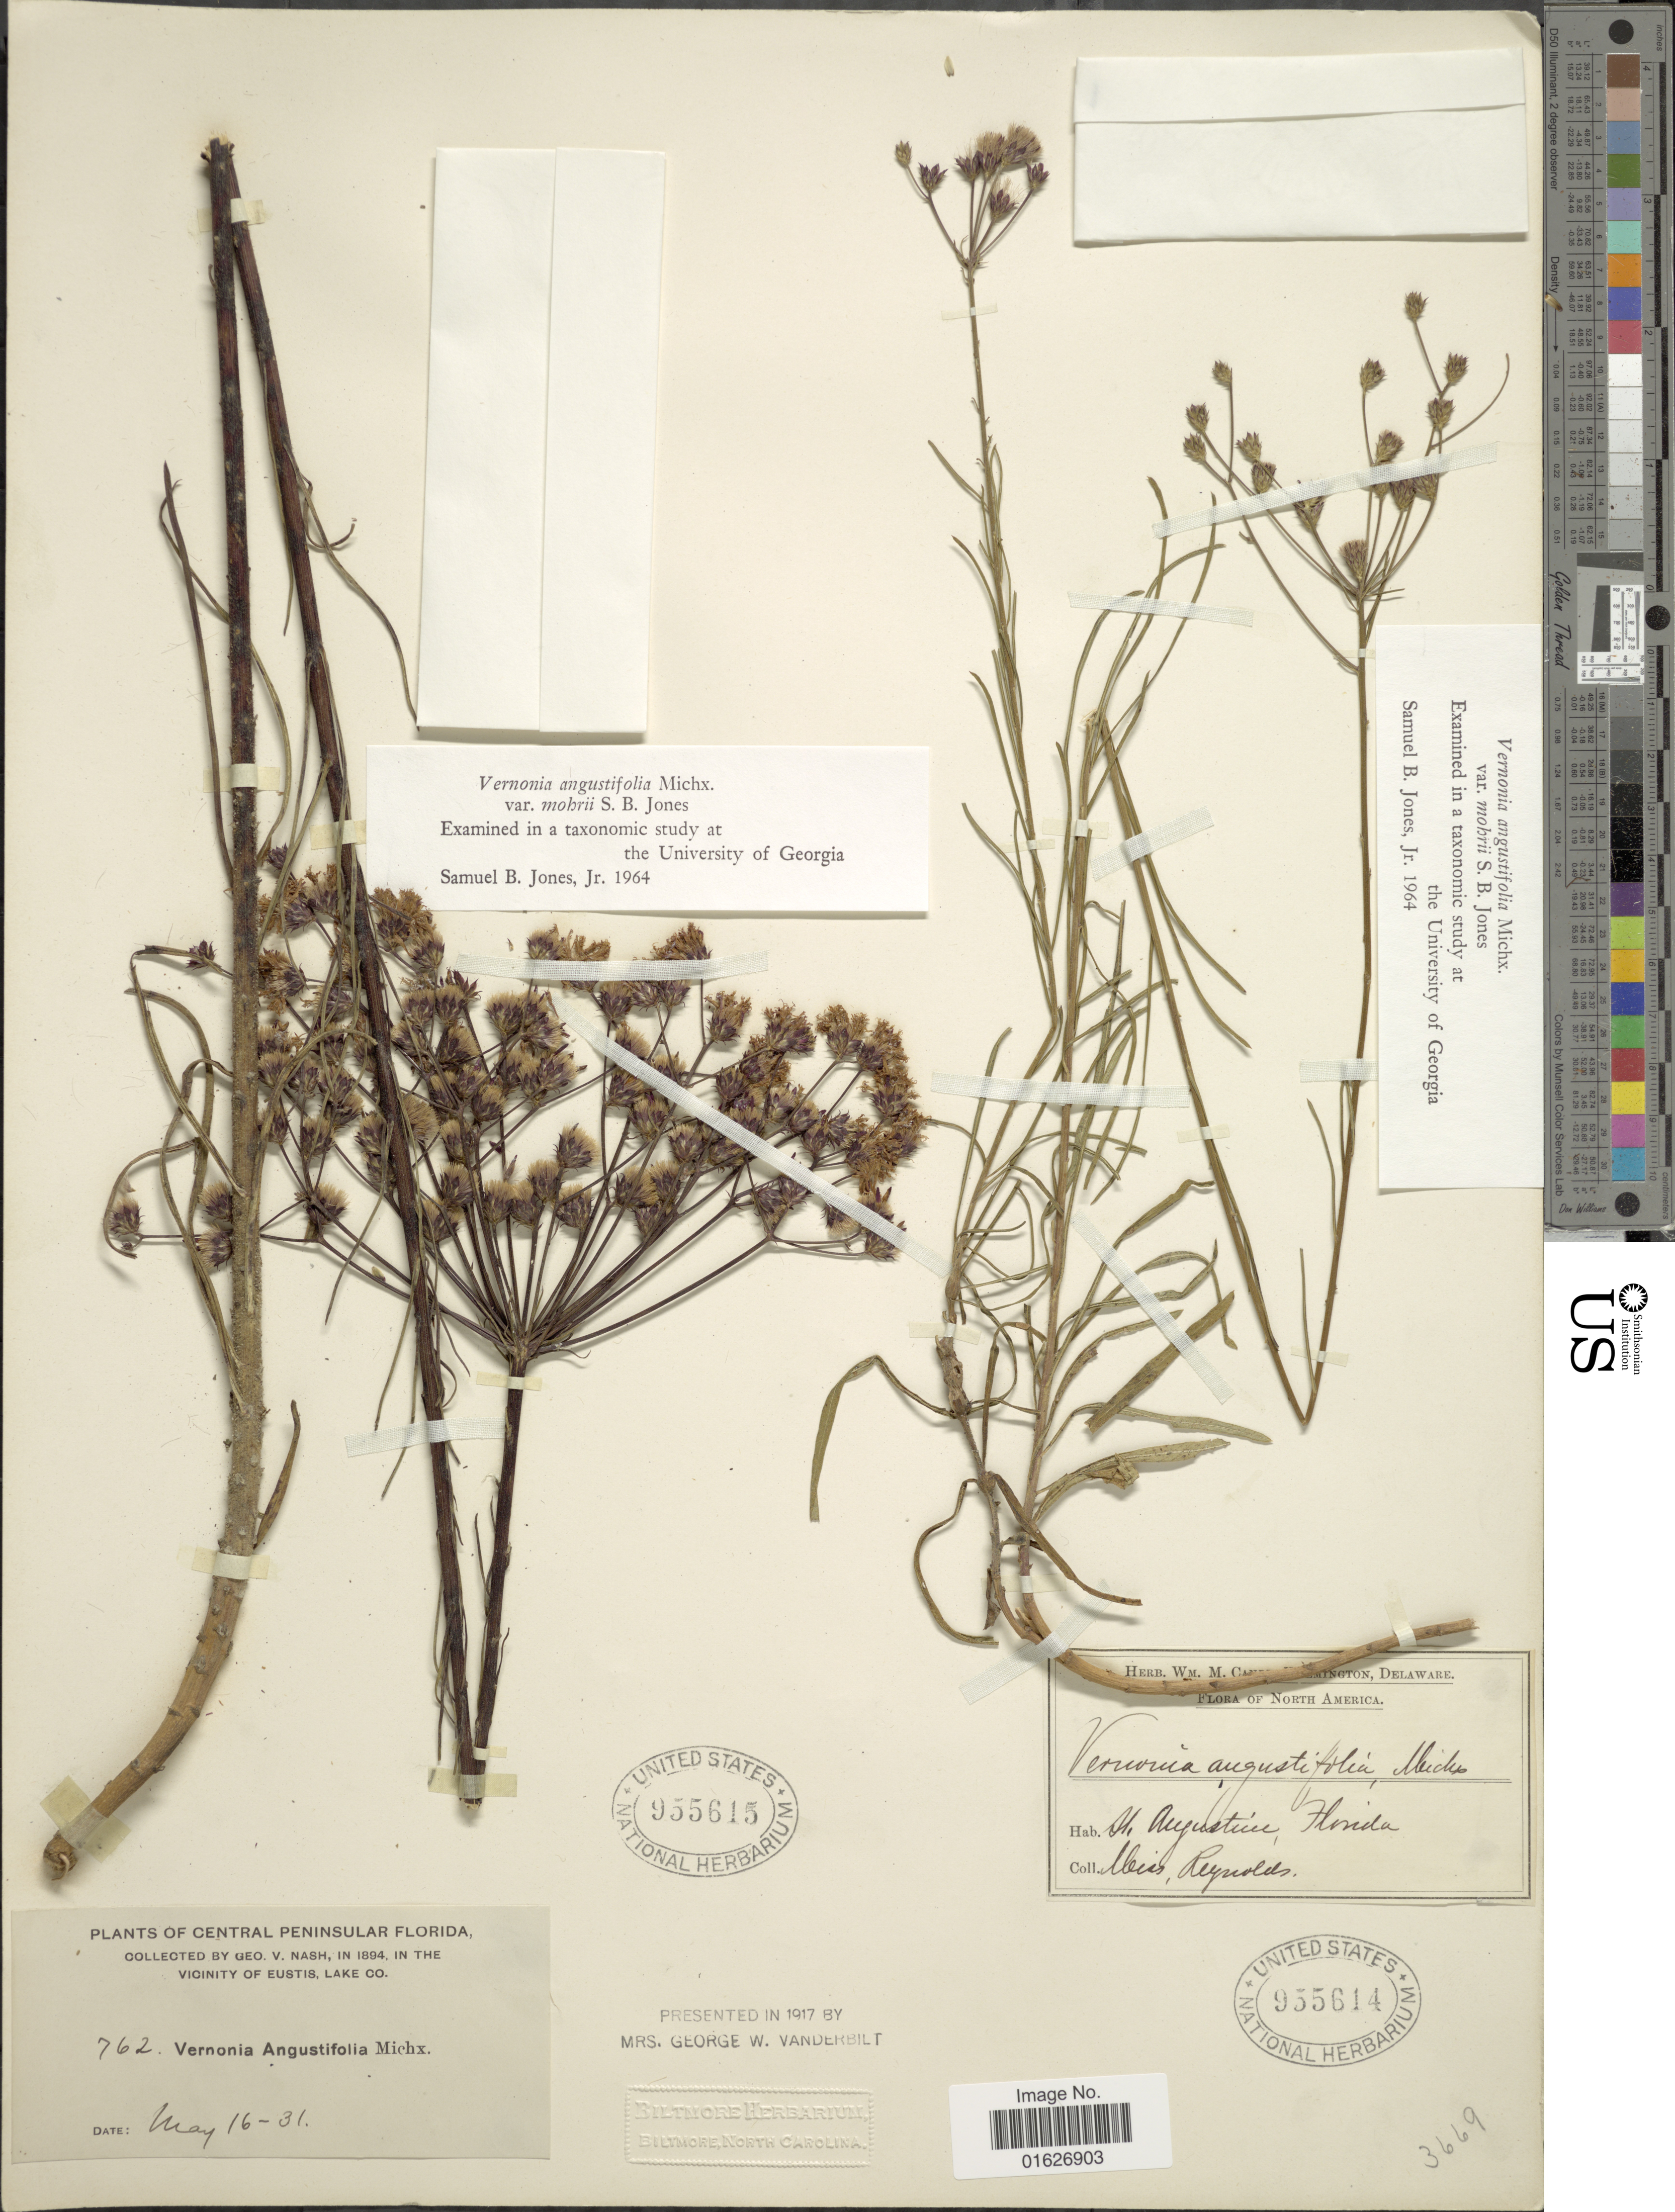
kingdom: Plantae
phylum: Tracheophyta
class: Magnoliopsida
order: Asterales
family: Asteraceae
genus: Vernonia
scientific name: Vernonia angustifolia var. mohrii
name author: S.B. Jones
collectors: G. V. Nash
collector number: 762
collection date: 1894-05-16/1894-05-31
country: United States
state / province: Florida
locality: Central Peninsular Florida, in the vicinity of Eustis, Lake Co.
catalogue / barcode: US 955615